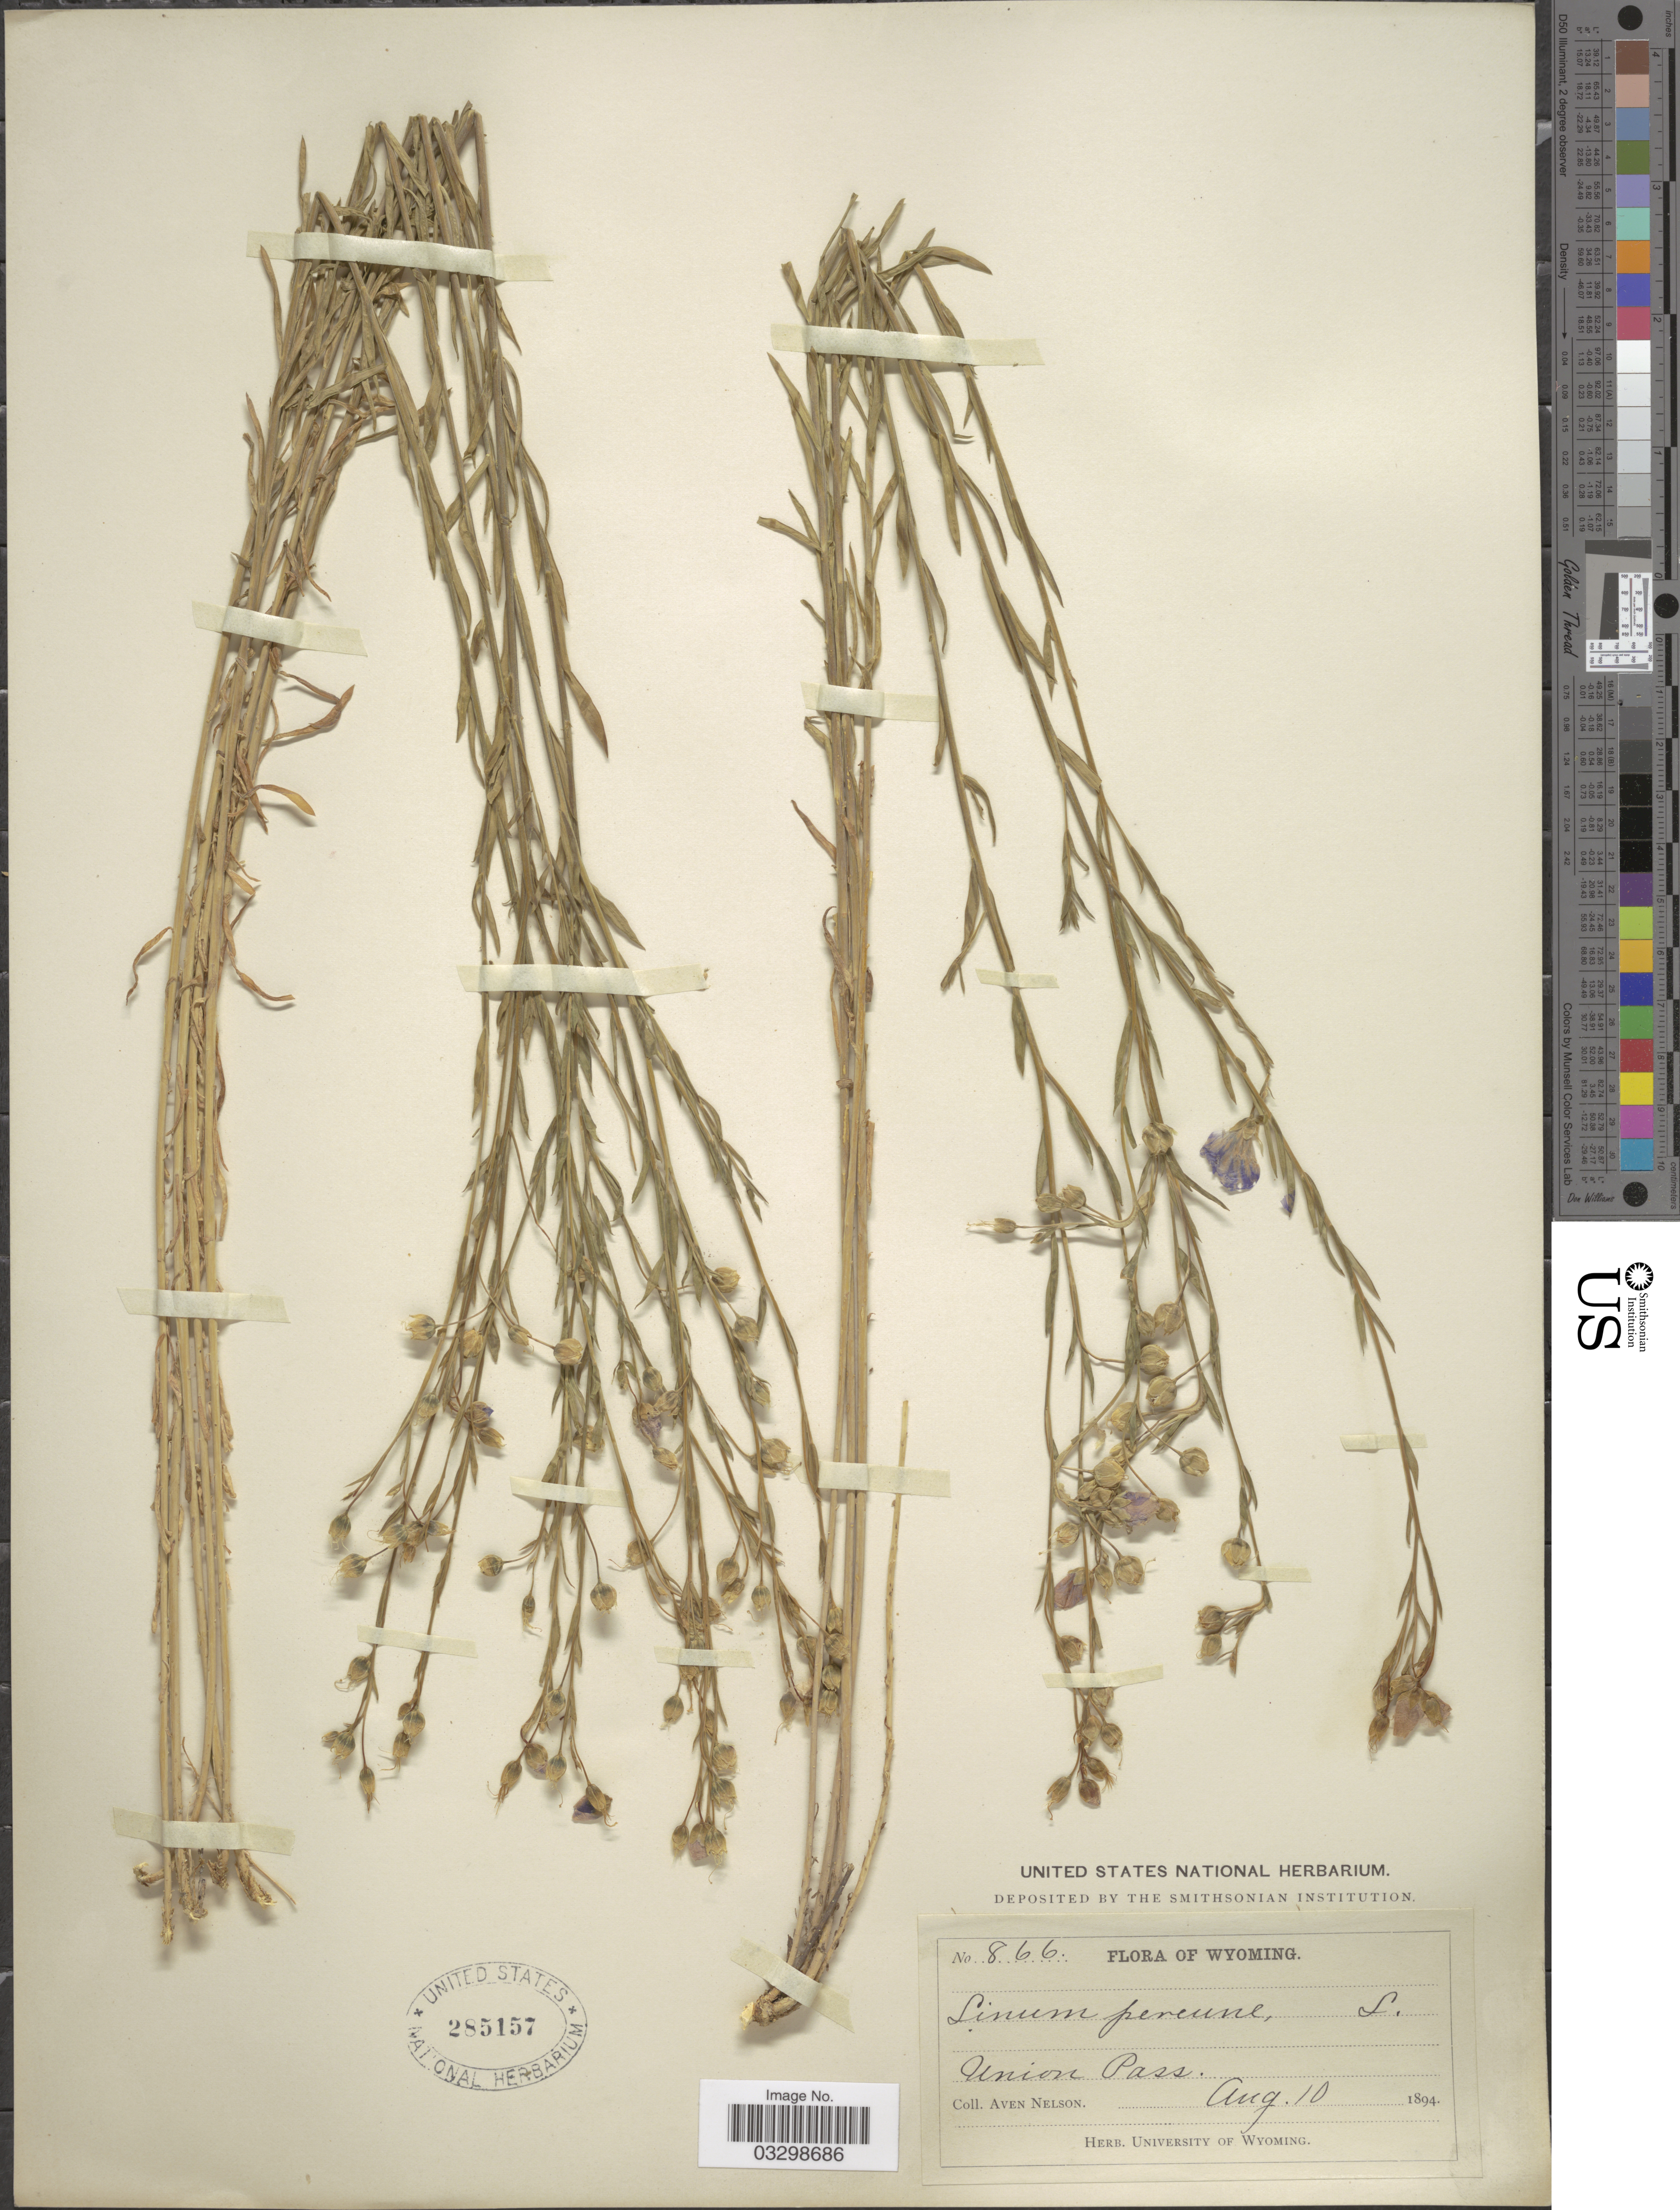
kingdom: Plantae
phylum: Tracheophyta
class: Magnoliopsida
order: Malpighiales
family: Linaceae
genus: Linum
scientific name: Linum lewisii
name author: Pursh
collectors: A. Nelson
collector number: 866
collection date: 1894-08-10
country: United States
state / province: Wyoming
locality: Union Pass.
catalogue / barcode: US 285157